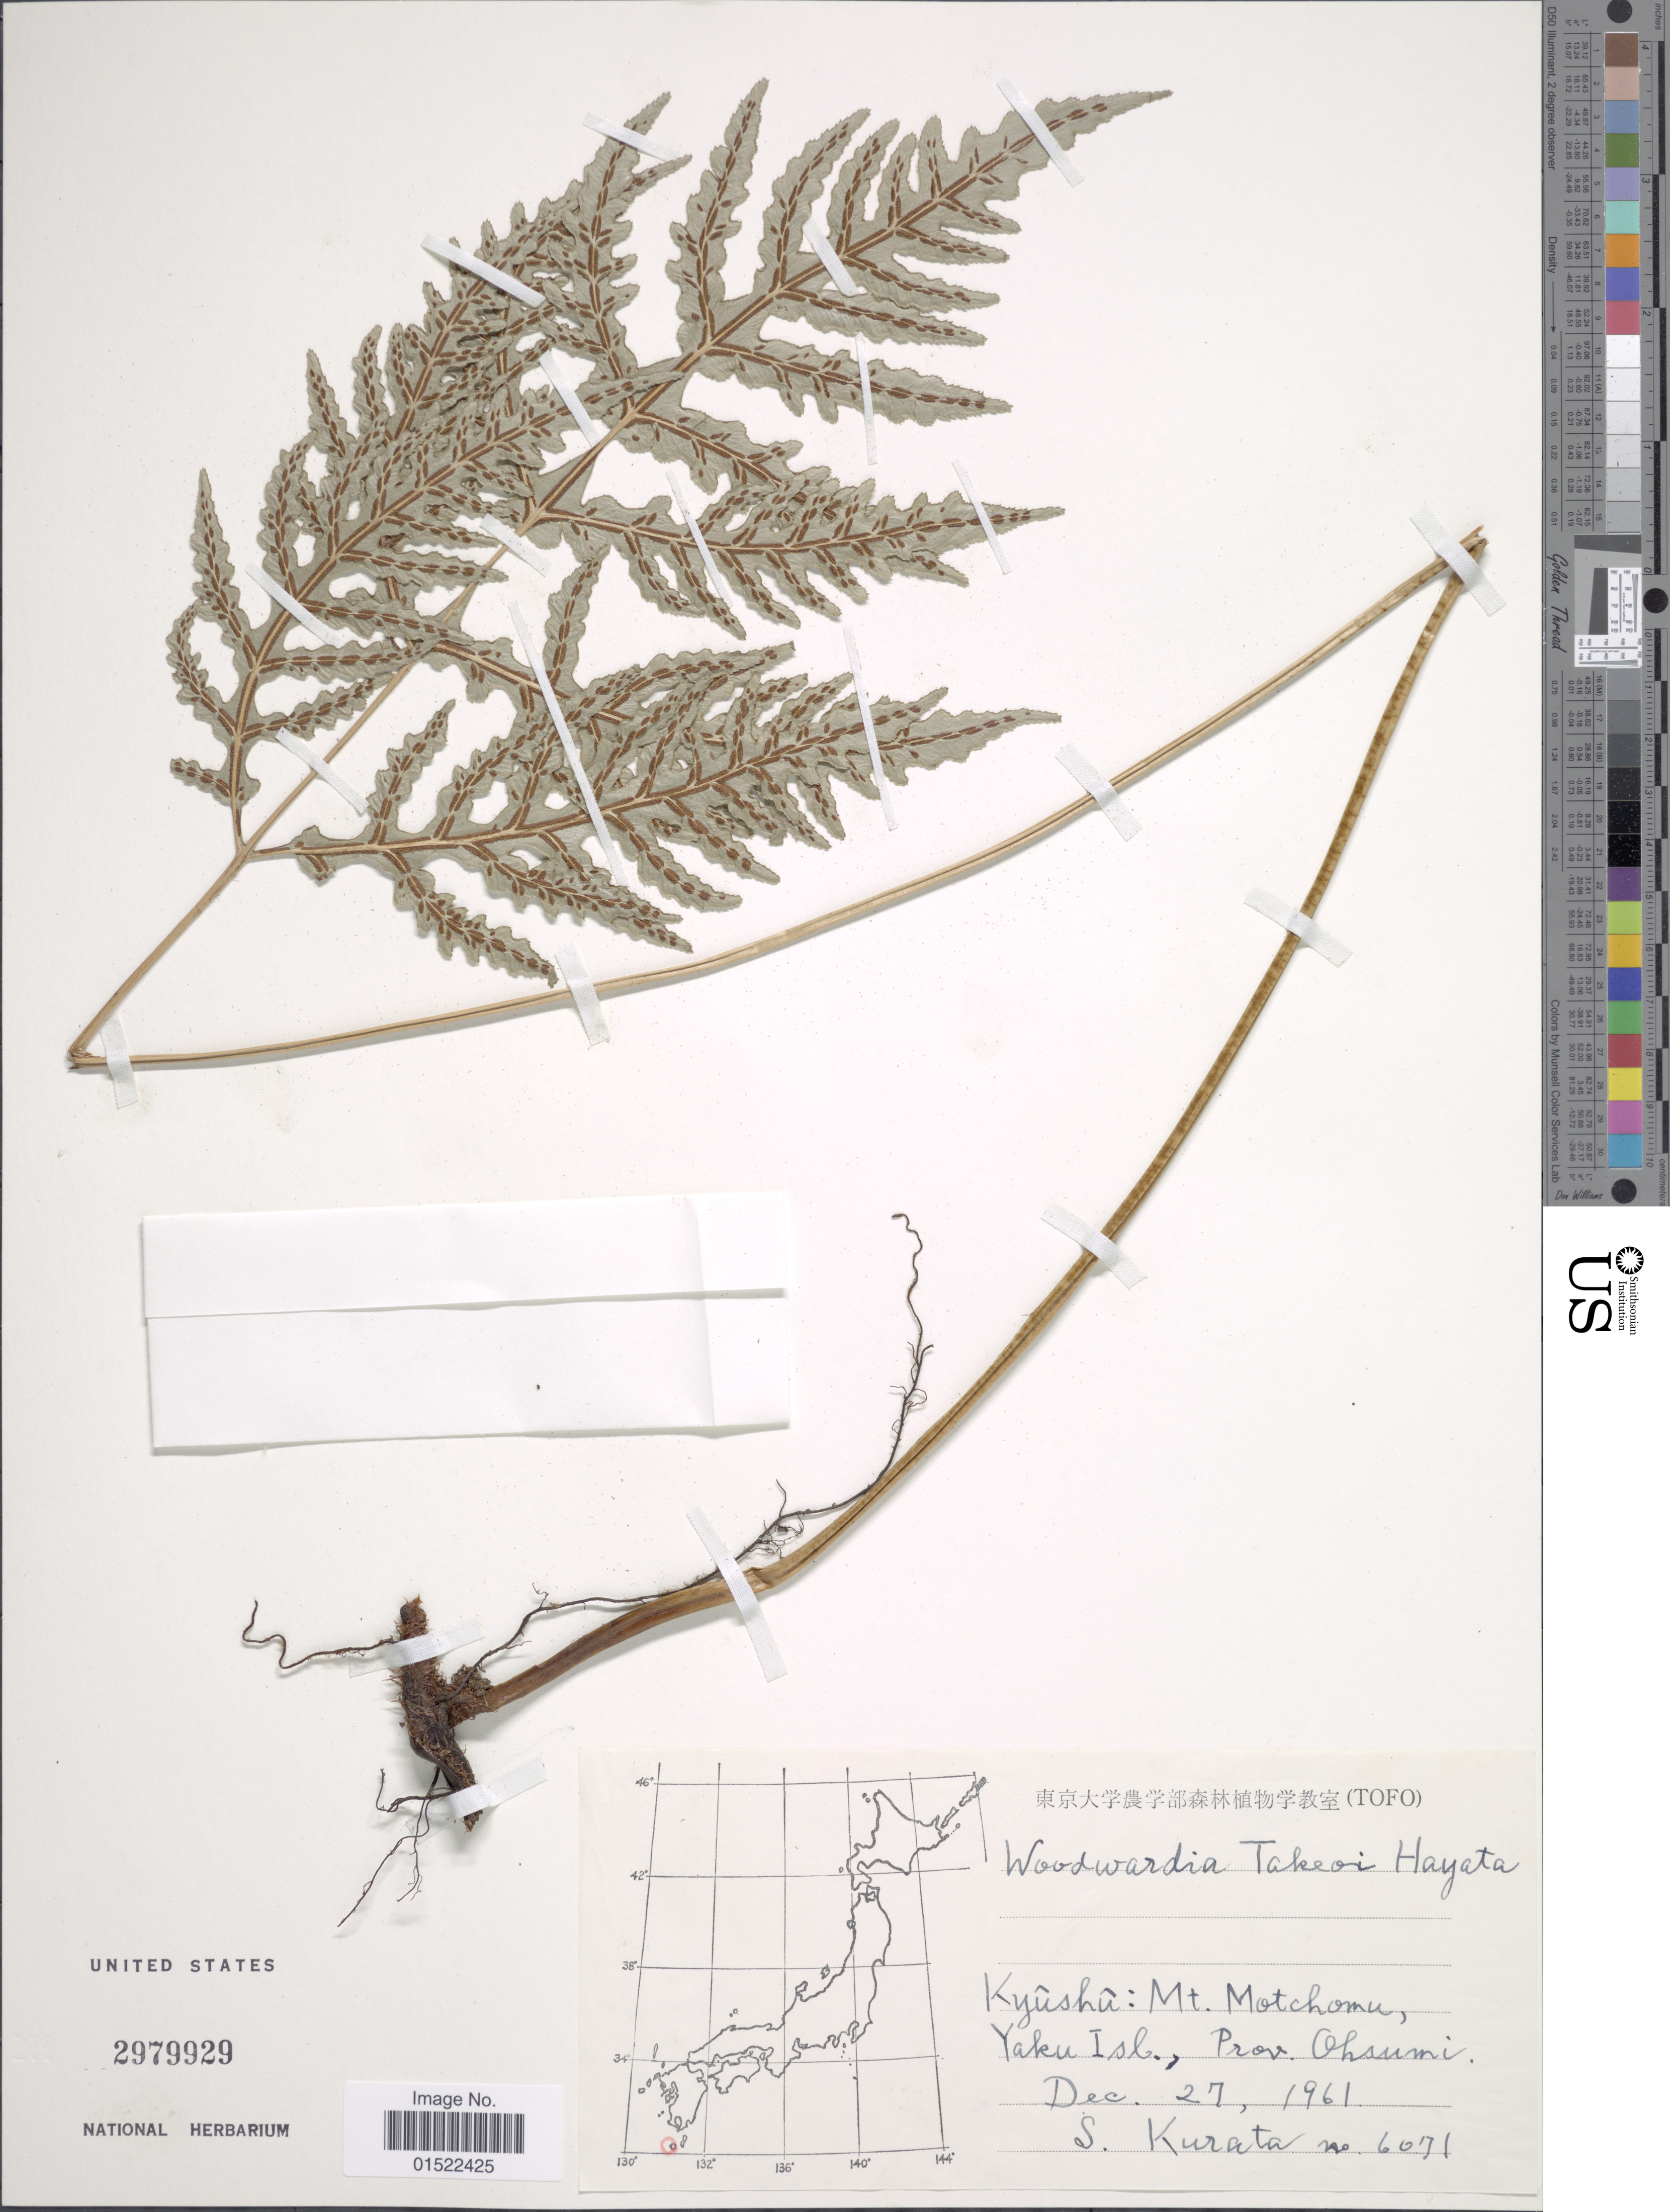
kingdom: Plantae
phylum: Tracheophyta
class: Polypodiopsida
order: Polypodiales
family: Blechnaceae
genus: Woodwardia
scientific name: Woodwardia kempii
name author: Copel.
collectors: Sa. Kurata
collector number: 6071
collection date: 1961-12-27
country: Japan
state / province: Kagosima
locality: Kyushu; Mt. Motchomu, Yaku Isl, Prov. Ohsumi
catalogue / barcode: US 2979929